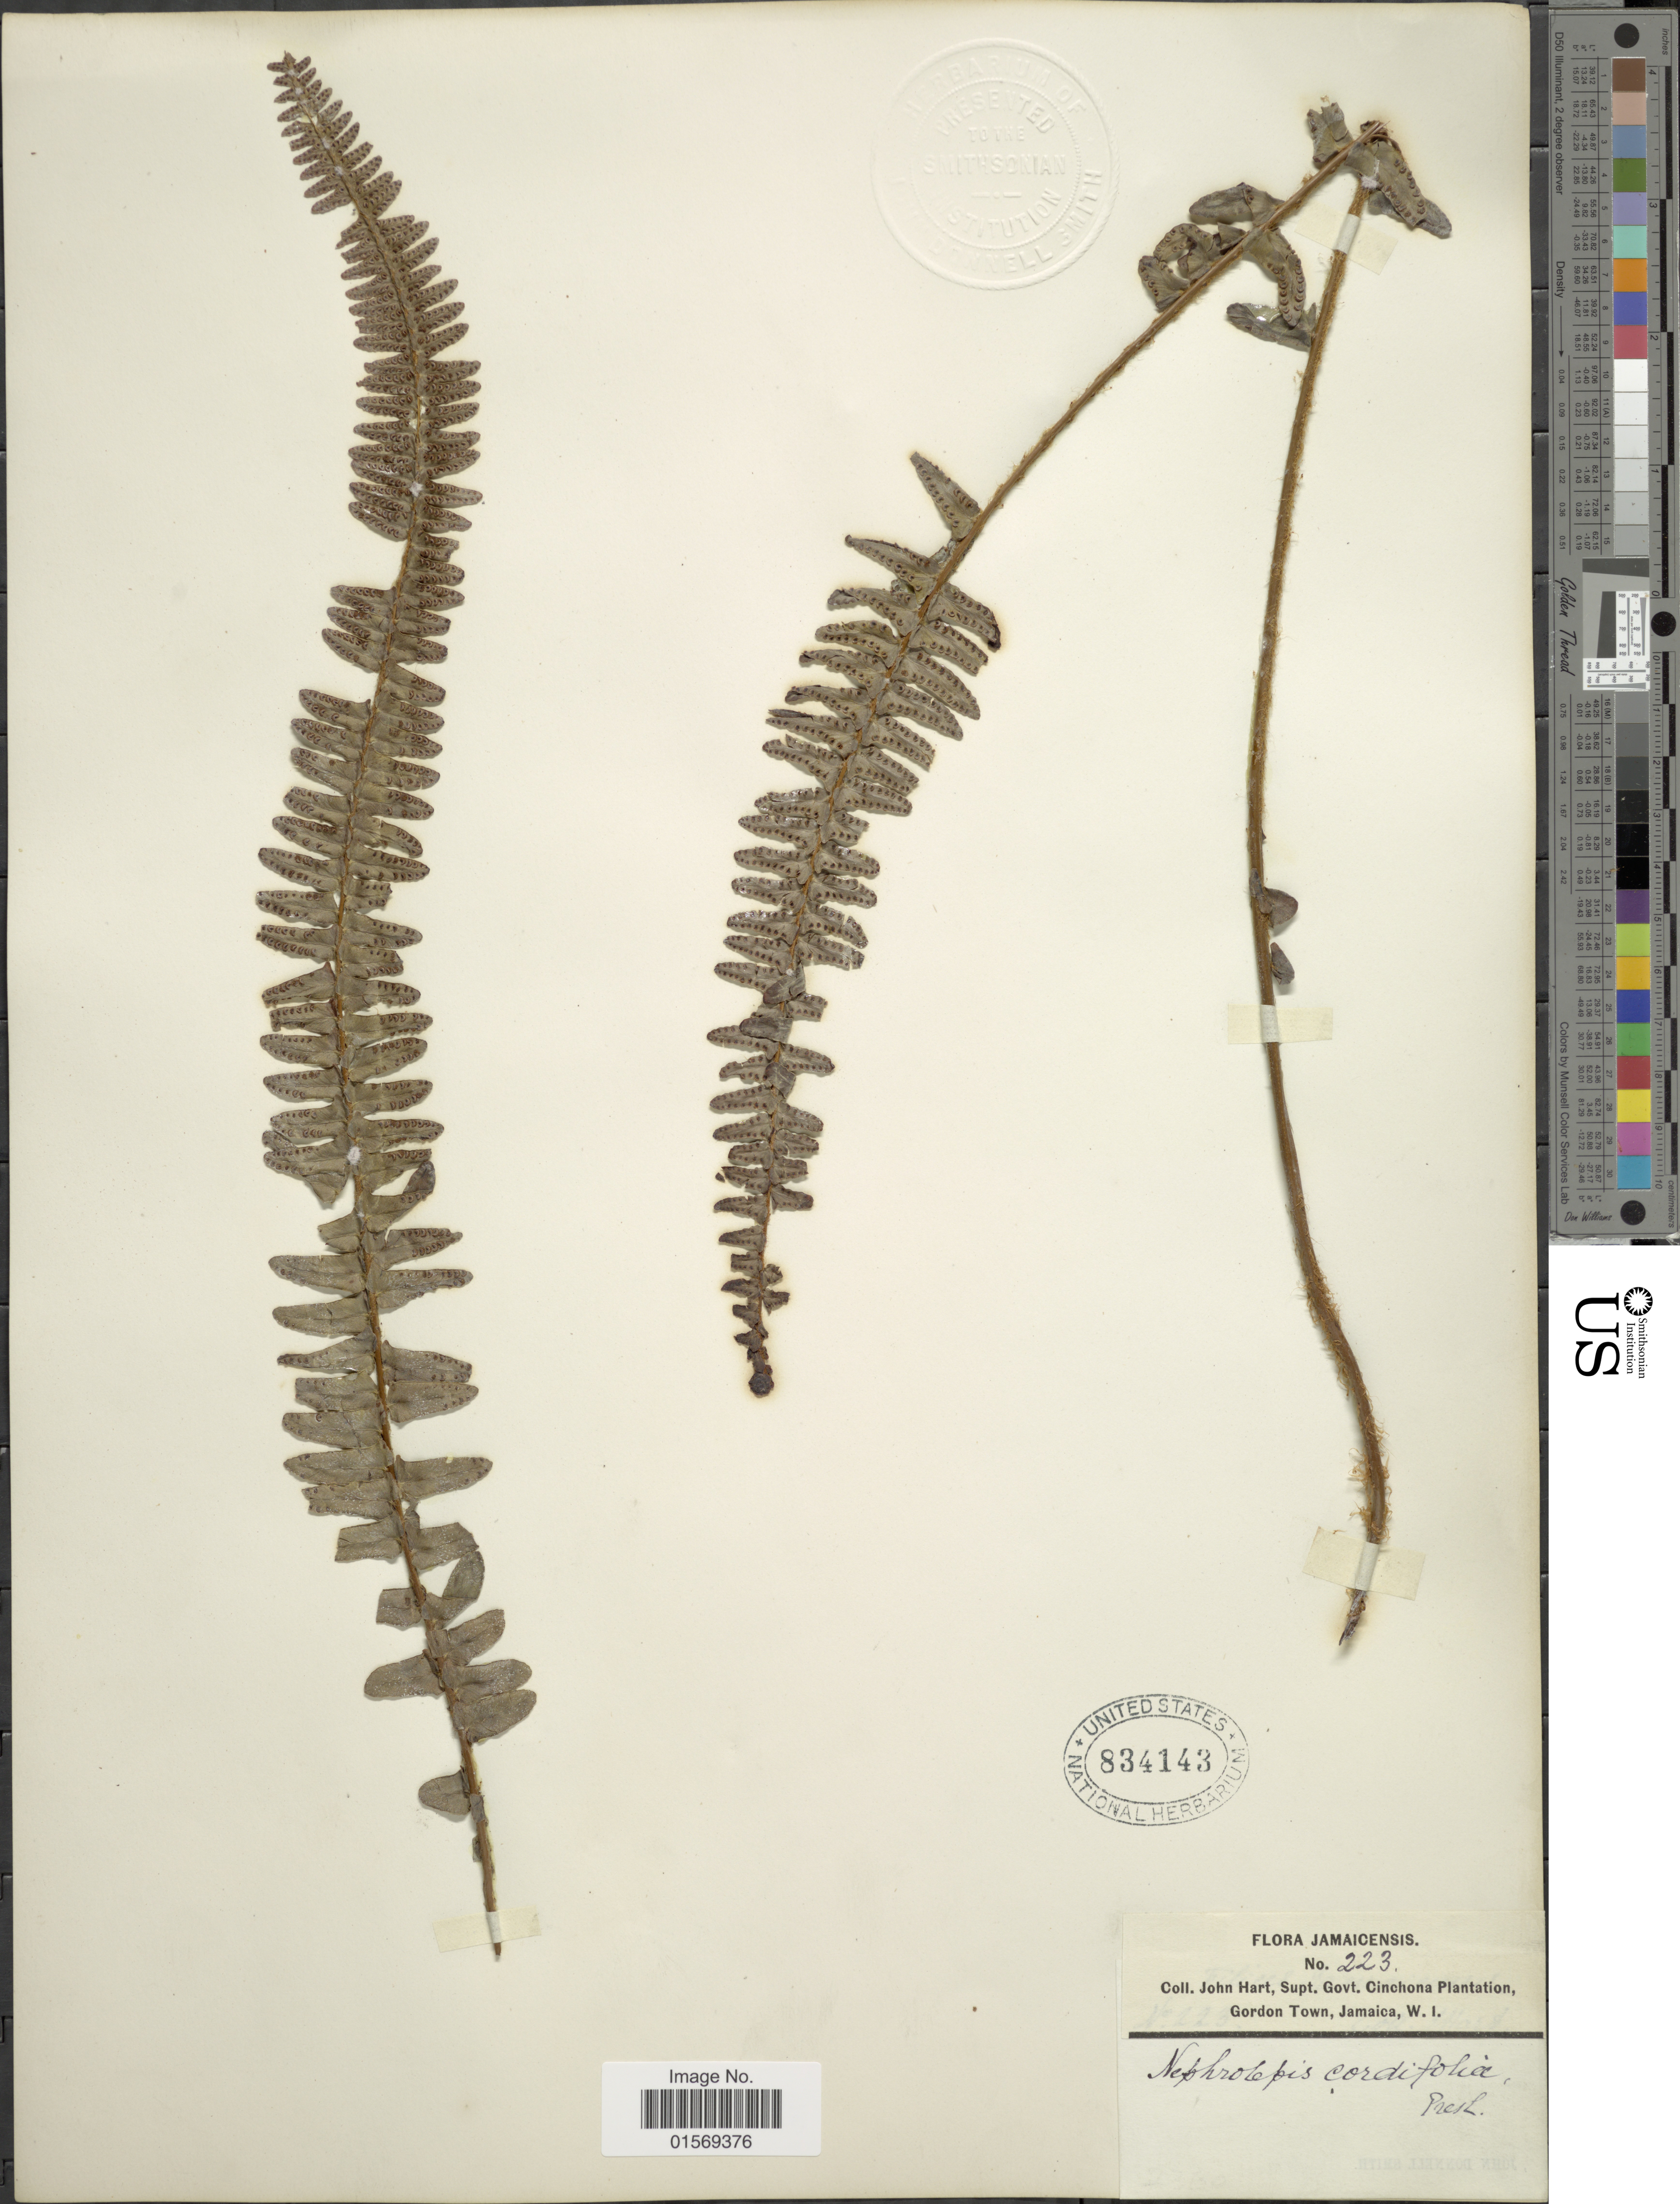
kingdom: Plantae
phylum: Tracheophyta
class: Polypodiopsida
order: Polypodiales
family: Nephrolepidaceae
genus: Nephrolepis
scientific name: Nephrolepis cordifolia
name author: (L.) C. Presl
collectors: J. H. Hart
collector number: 223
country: Jamaica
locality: Jamaicenses,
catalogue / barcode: US 834143